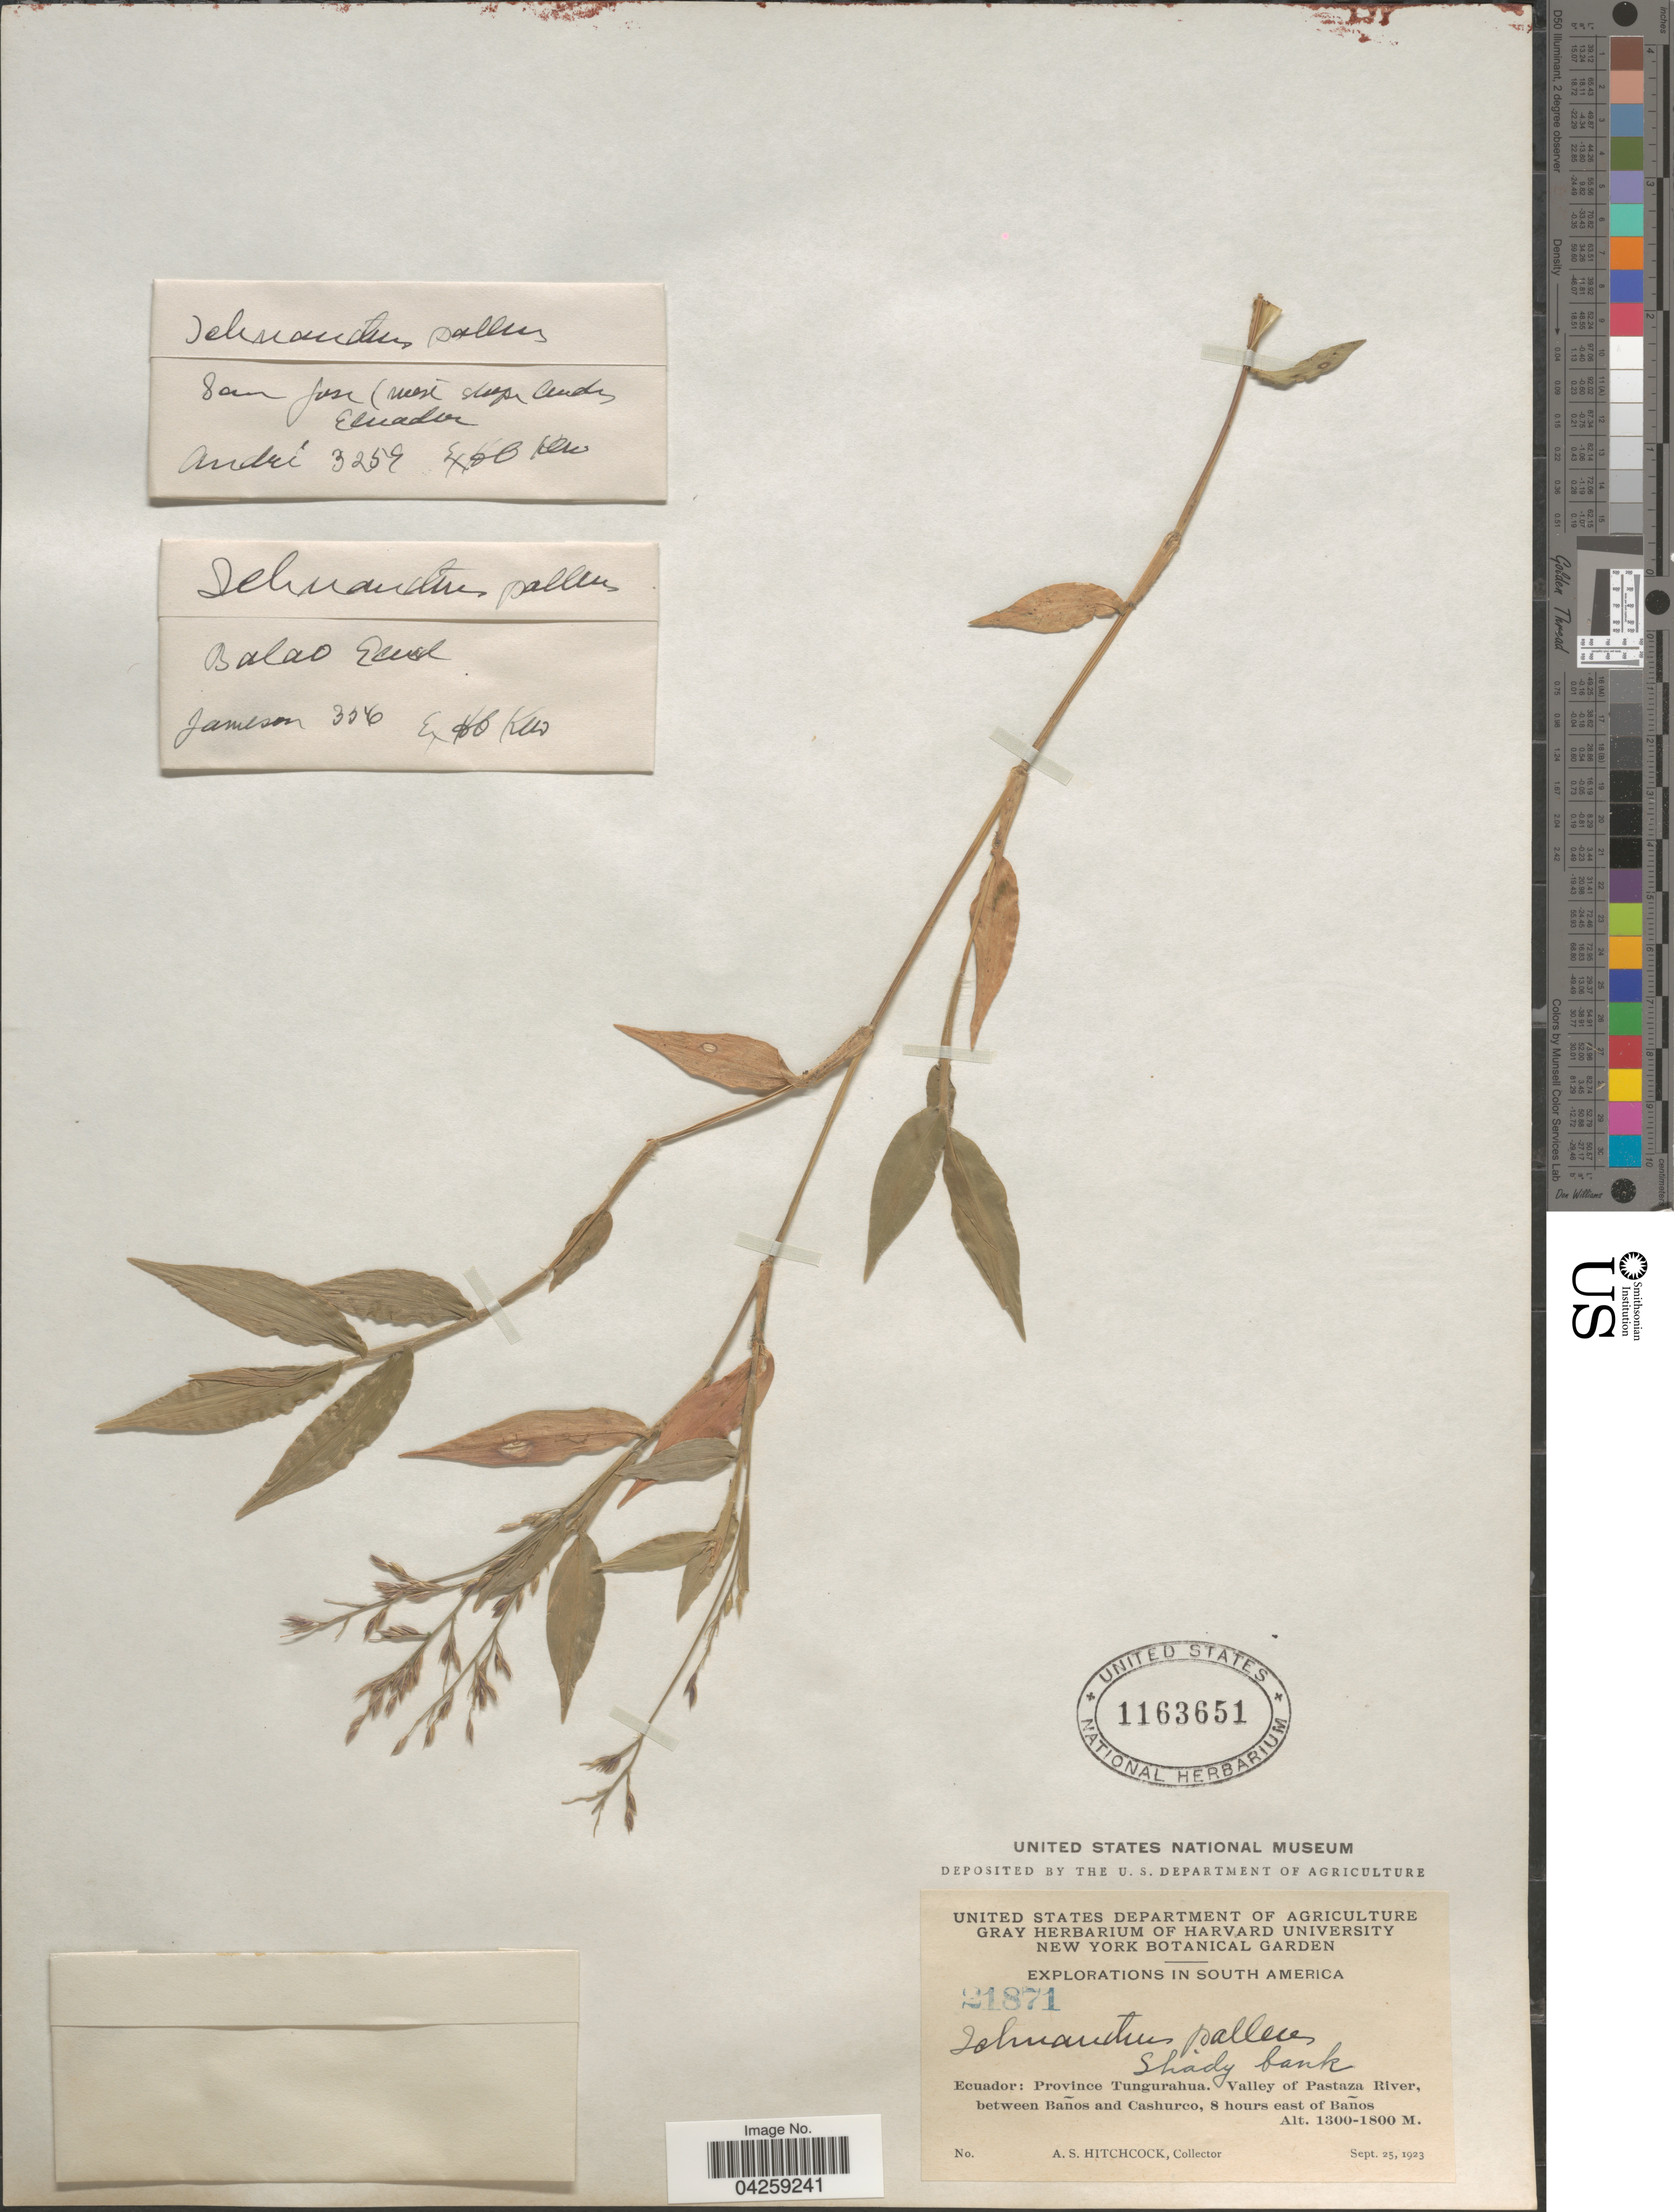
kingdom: Plantae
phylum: Tracheophyta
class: Liliopsida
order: Poales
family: Poaceae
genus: Ichnanthus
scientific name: Ichnanthus pallens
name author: (Sw.) Munro ex Benth.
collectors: A. S. Hitchcock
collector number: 21871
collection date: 1923-09-25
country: Ecuador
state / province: Tungurahua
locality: Explorations in South America. Shady bank. Valley of Pastaza River, between Baños and Cashurco, 8 hourst east of Baños.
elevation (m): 1300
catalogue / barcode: US 1163651-3